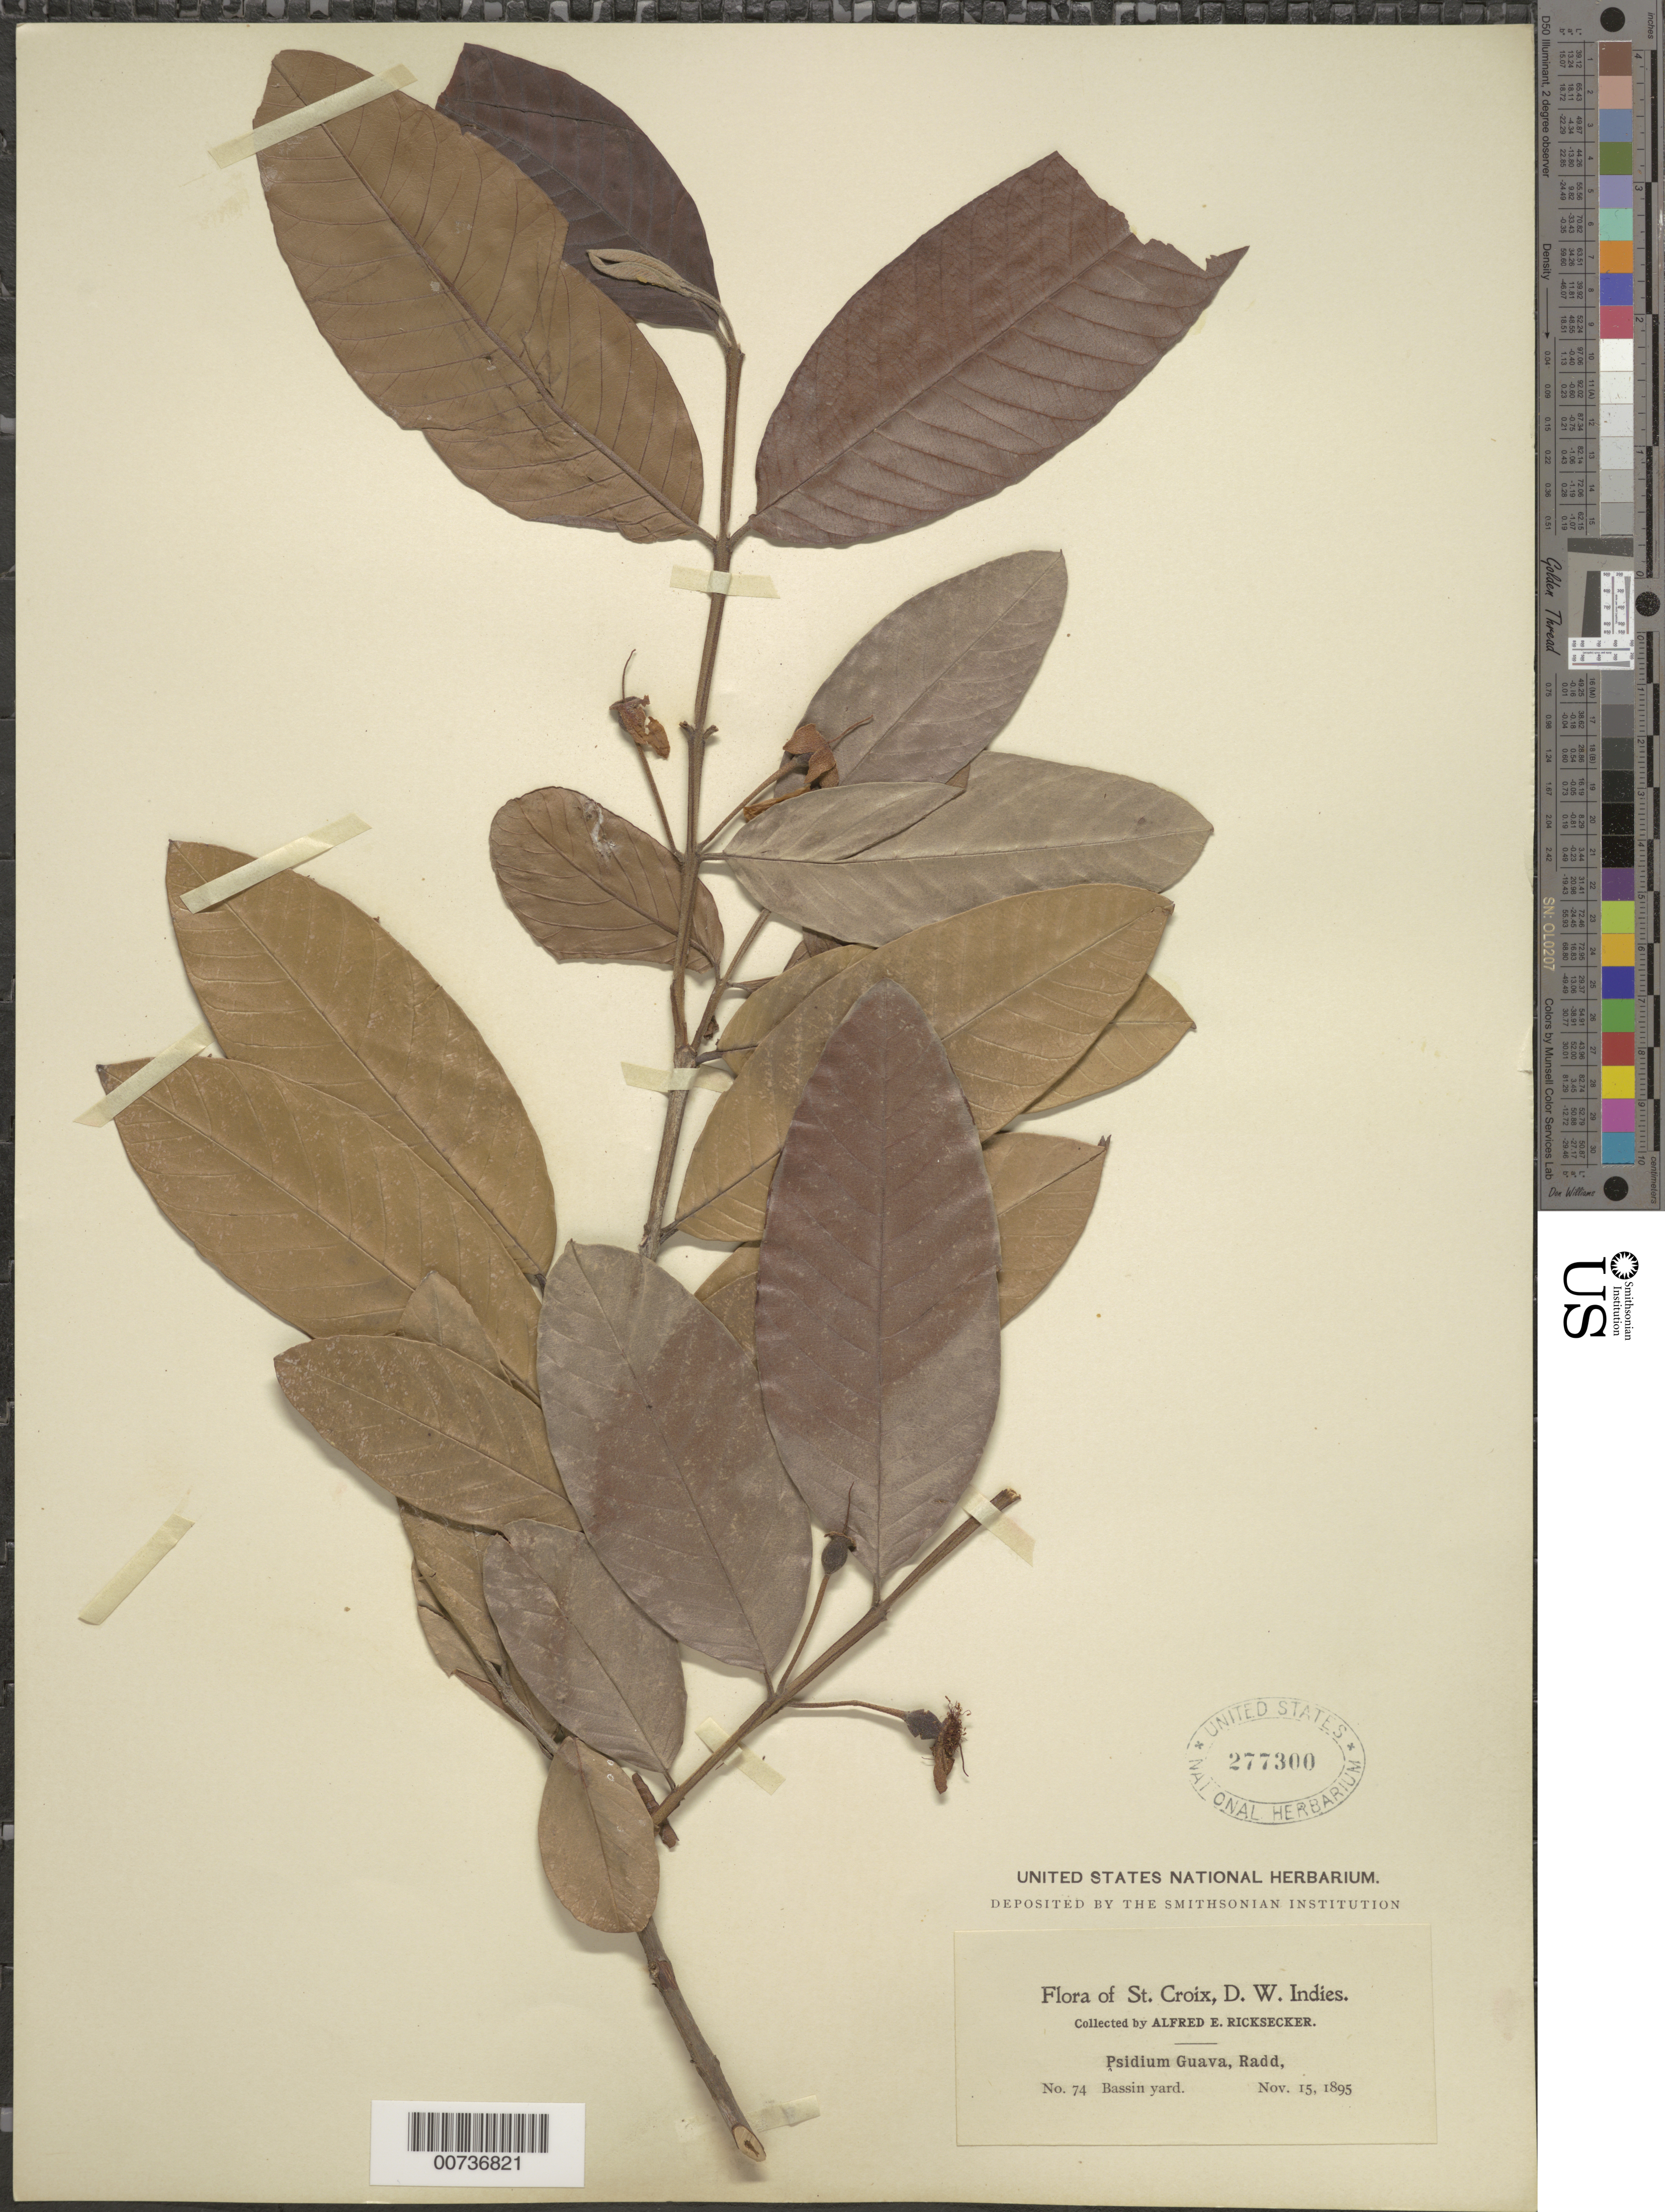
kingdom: Plantae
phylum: Tracheophyta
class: Magnoliopsida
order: Myrtales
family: Myrtaceae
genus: Psidium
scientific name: Psidium guajava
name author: L.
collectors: A. E. Ricksecker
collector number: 74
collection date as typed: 15 Nov 1895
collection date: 1895-11-15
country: U.S. Virgin Islands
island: St. Croix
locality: Bassin yard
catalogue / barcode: US 277300